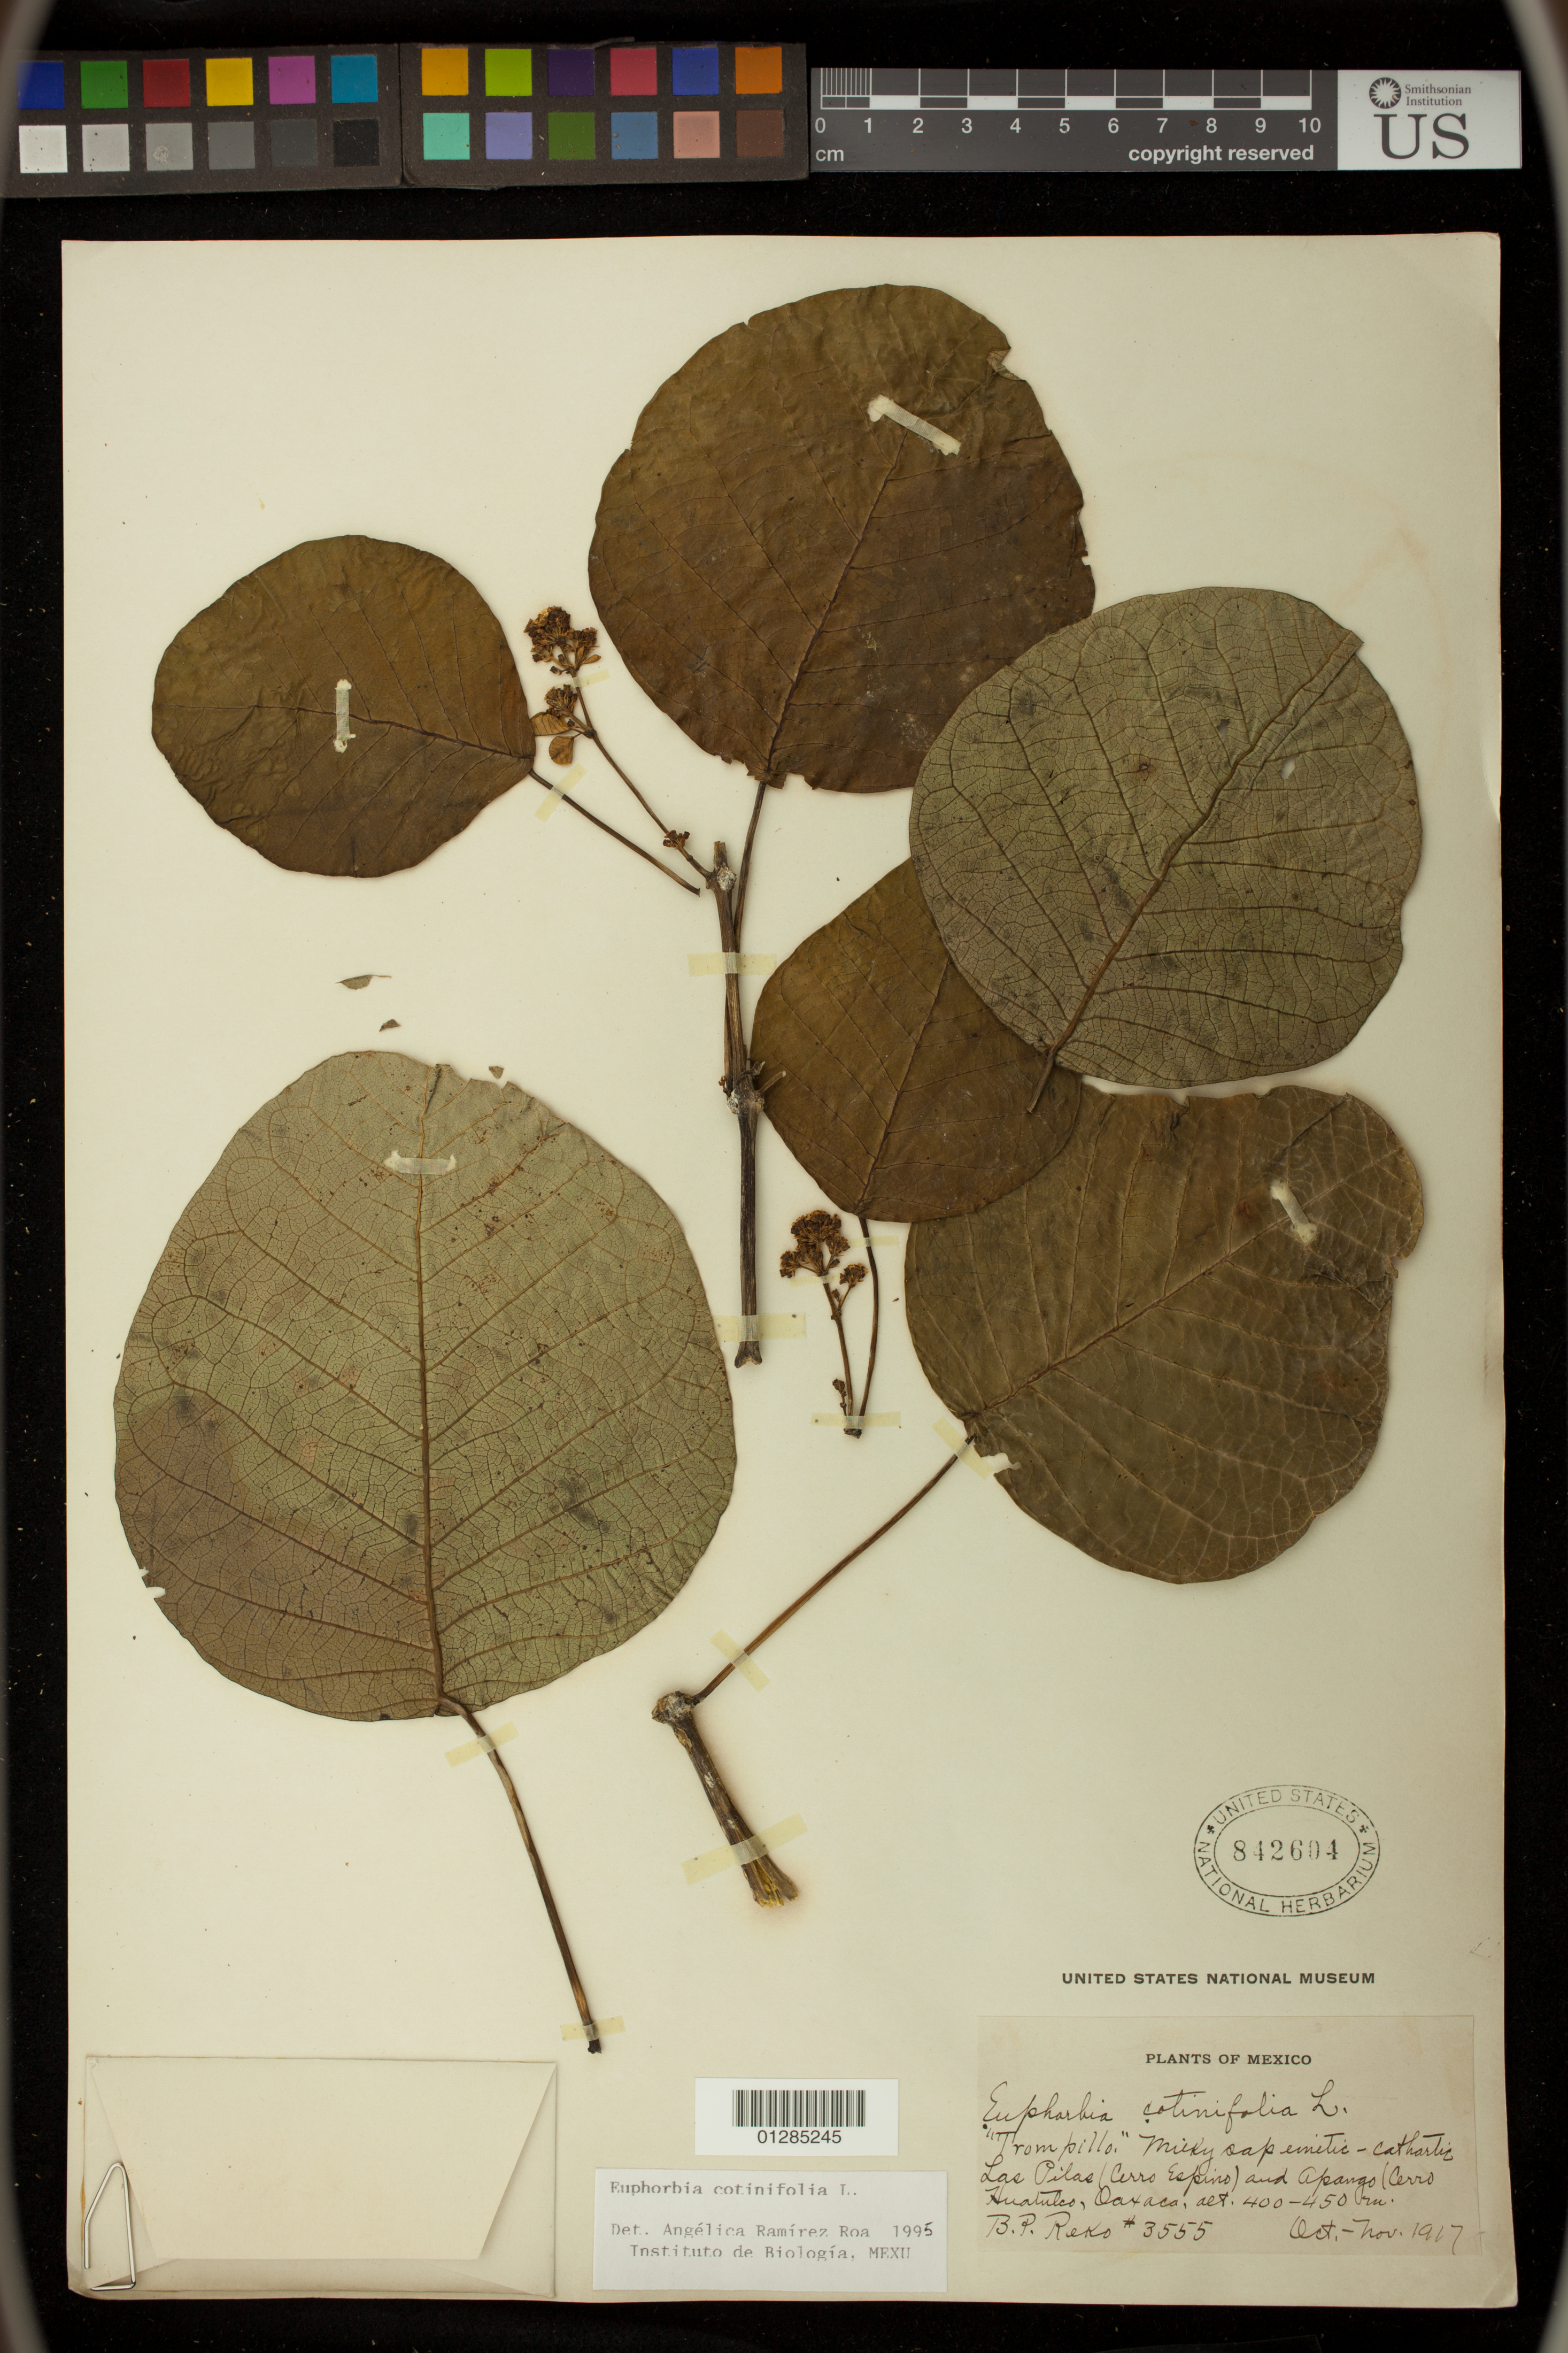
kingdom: Plantae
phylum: Tracheophyta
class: Magnoliopsida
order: Malpighiales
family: Euphorbiaceae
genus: Euphorbia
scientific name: Euphorbia cotinifolia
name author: L.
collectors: B. P. Reko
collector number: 3555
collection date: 1917-10/1917-11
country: Mexico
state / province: Oaxaca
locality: Las Pilas (Cerro Espino) and Apango (Cerro Hualuteo)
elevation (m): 400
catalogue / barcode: US 842604